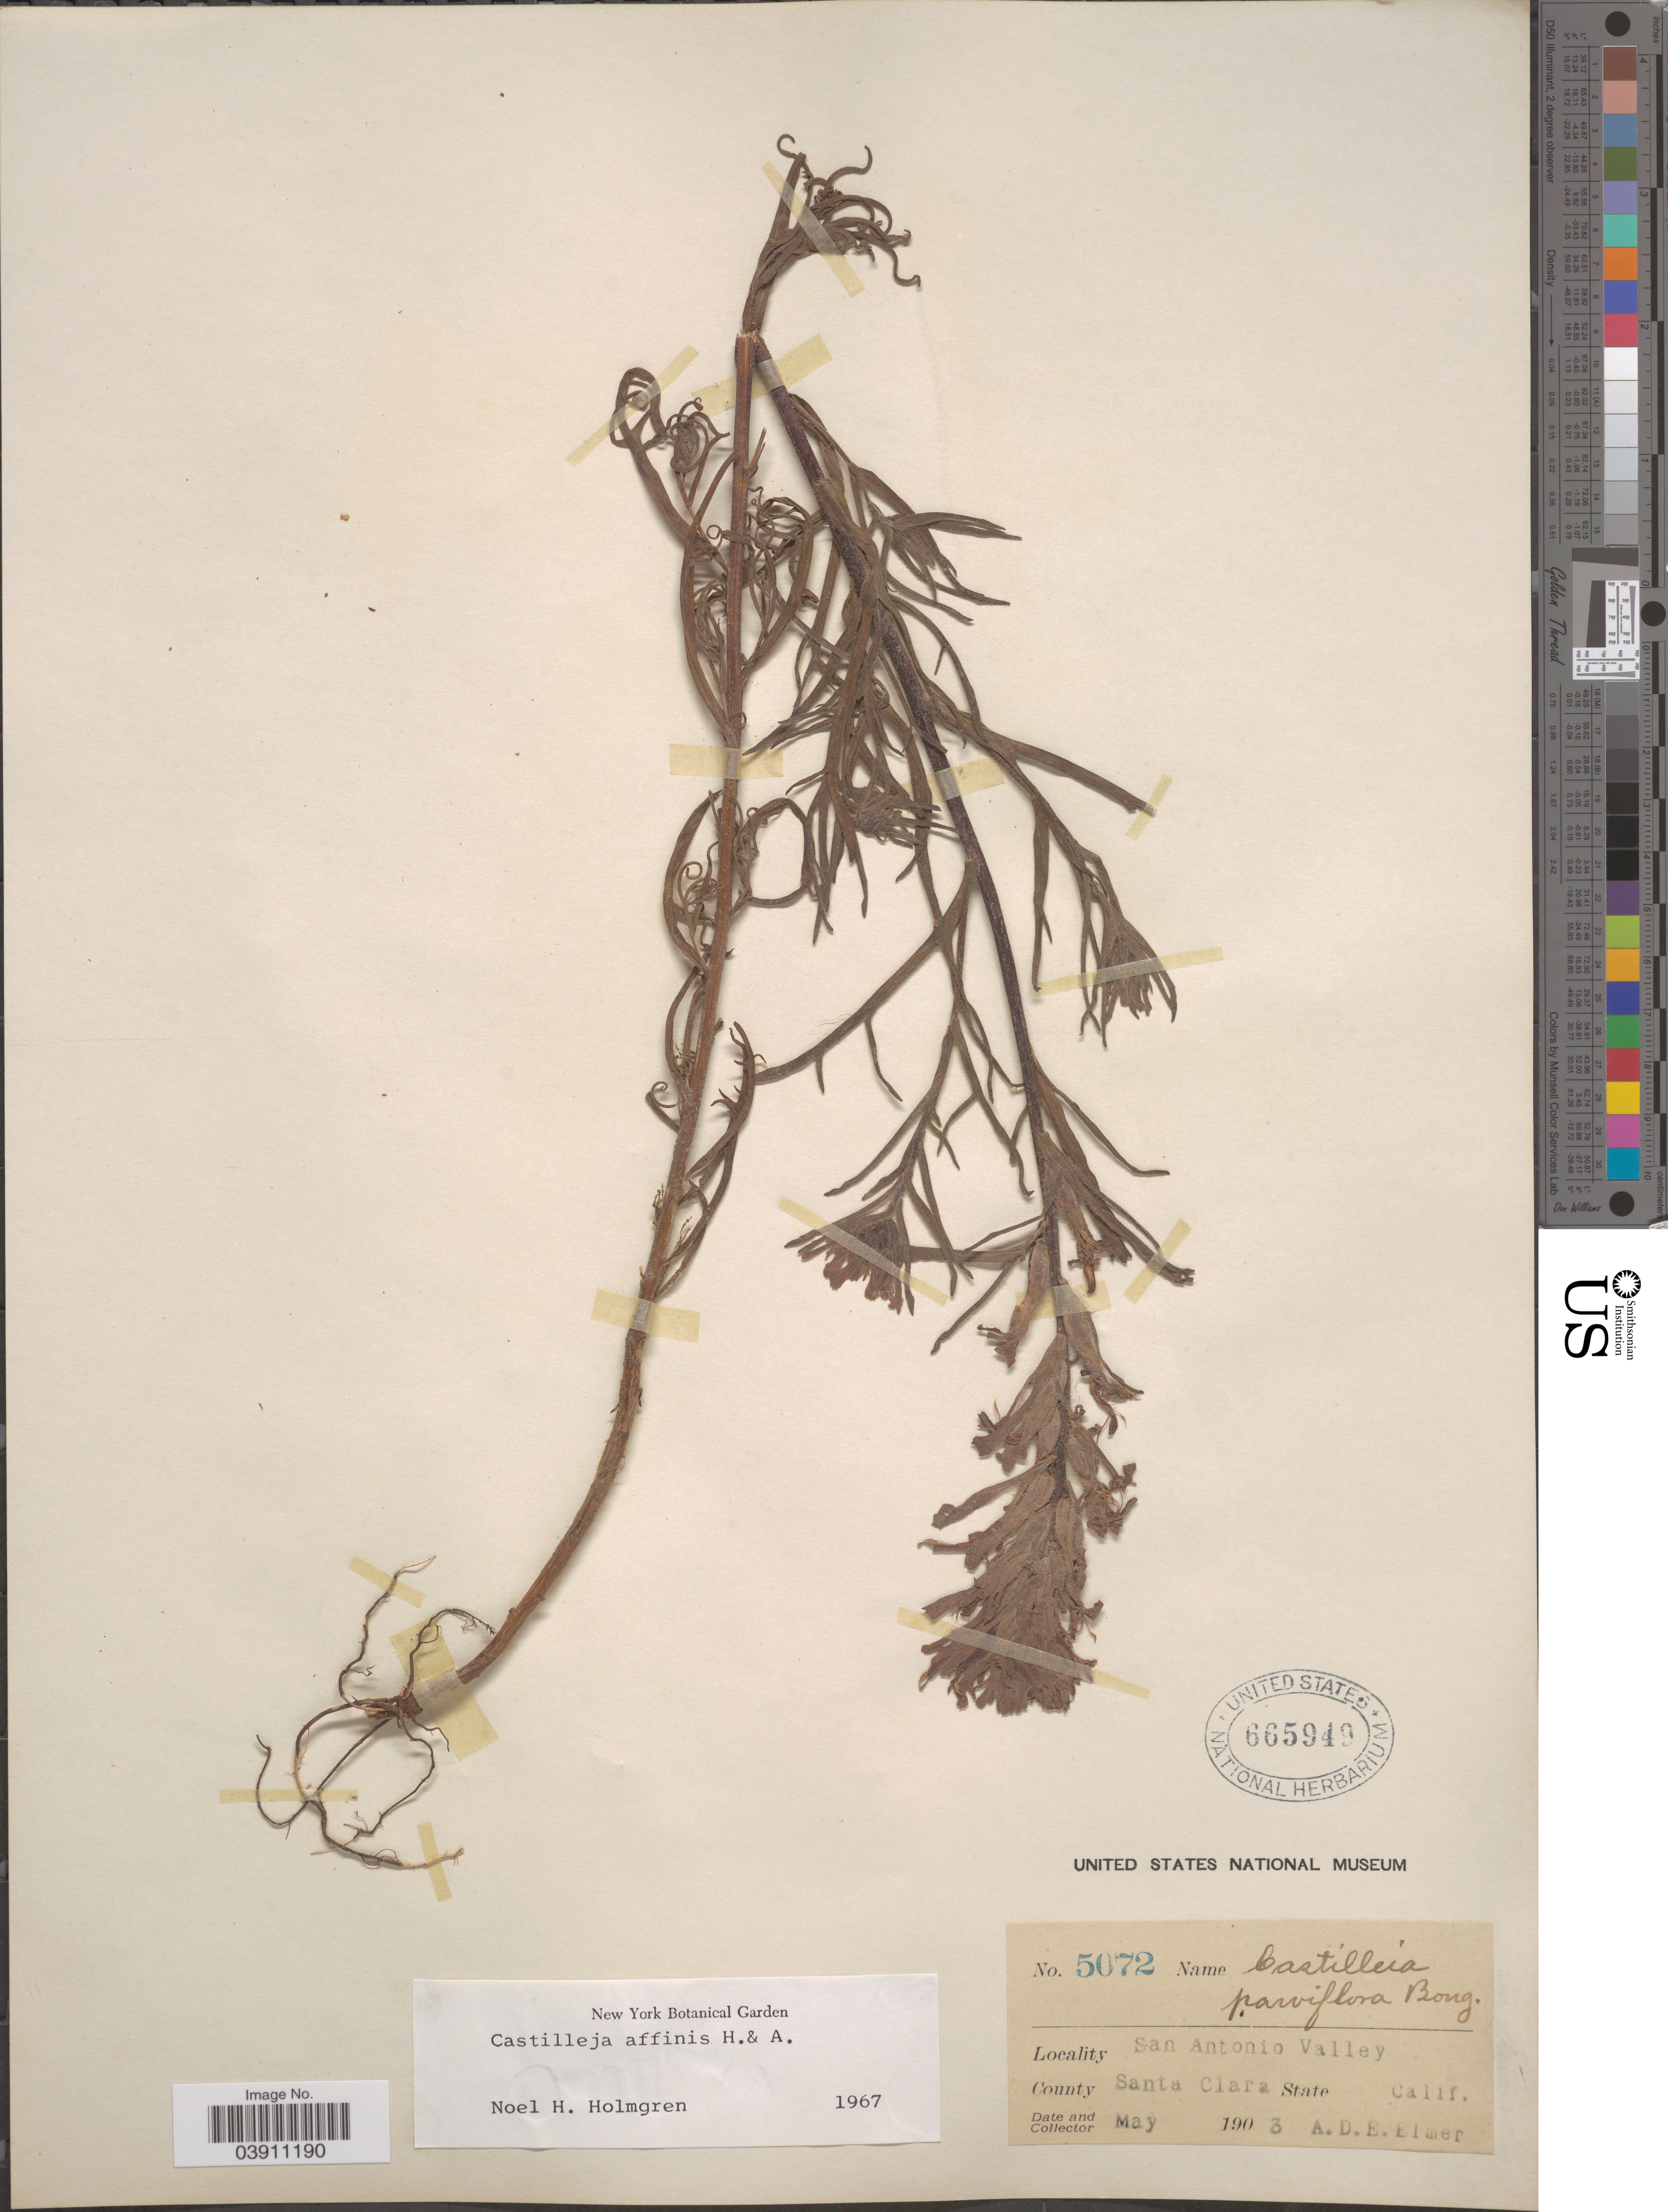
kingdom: Plantae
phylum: Tracheophyta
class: Magnoliopsida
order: Lamiales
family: Orobanchaceae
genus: Castilleja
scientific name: Castilleja affinis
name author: Hook. & Arn.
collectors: A. D. E. Elmer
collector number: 5072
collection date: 1903-05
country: United States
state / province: California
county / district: Santa Clara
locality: San Antonio Valley. County Santa Clara.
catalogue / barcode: US 665949